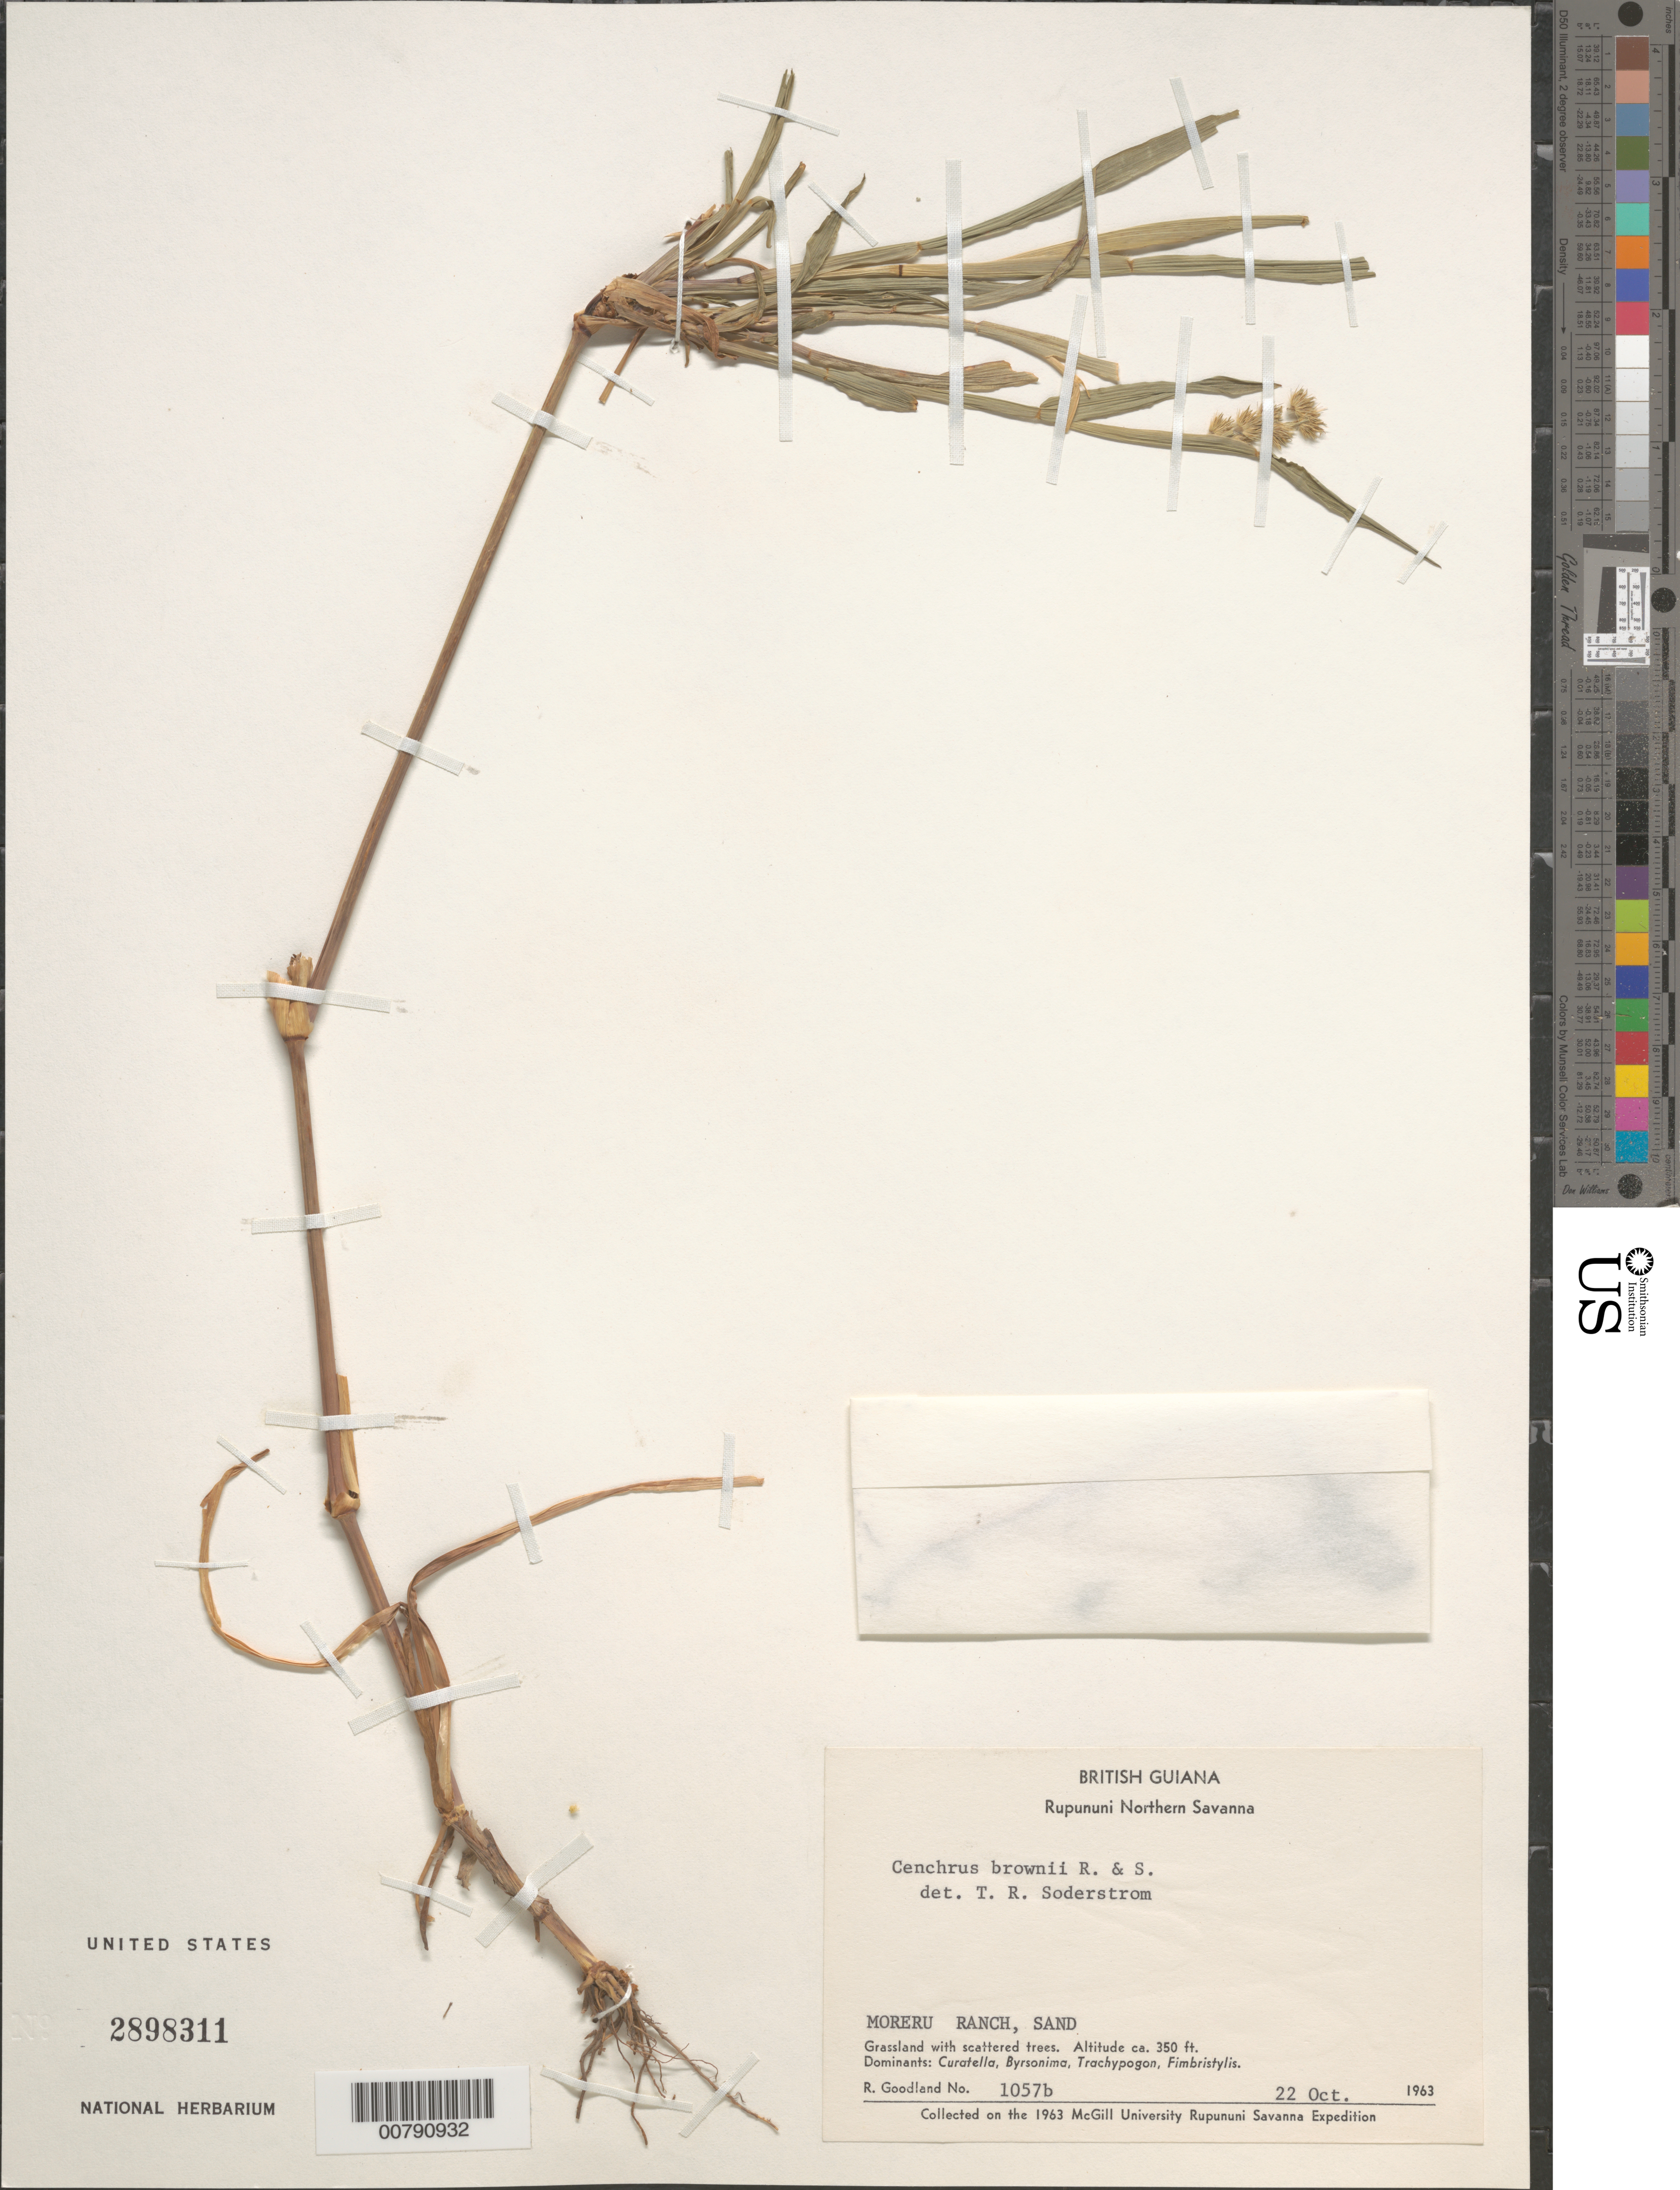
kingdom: Plantae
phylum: Tracheophyta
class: Liliopsida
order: Poales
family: Poaceae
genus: Cenchrus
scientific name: Cenchrus brownii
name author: Roem. & Schult.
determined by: Soderstrom, T. R.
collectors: R. Goodland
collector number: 1057 b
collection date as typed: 22-Oct-63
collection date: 1963-10-22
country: Guyana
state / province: U. Takutu-U. Essequibo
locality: Rupununi Northern Savanna, Moreru Ranch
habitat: Sand. Grassland with scattered trees. Dominants: Curatella, Byrsonima, Trachypogon, Fimbristylis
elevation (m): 107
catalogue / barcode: US 2898311